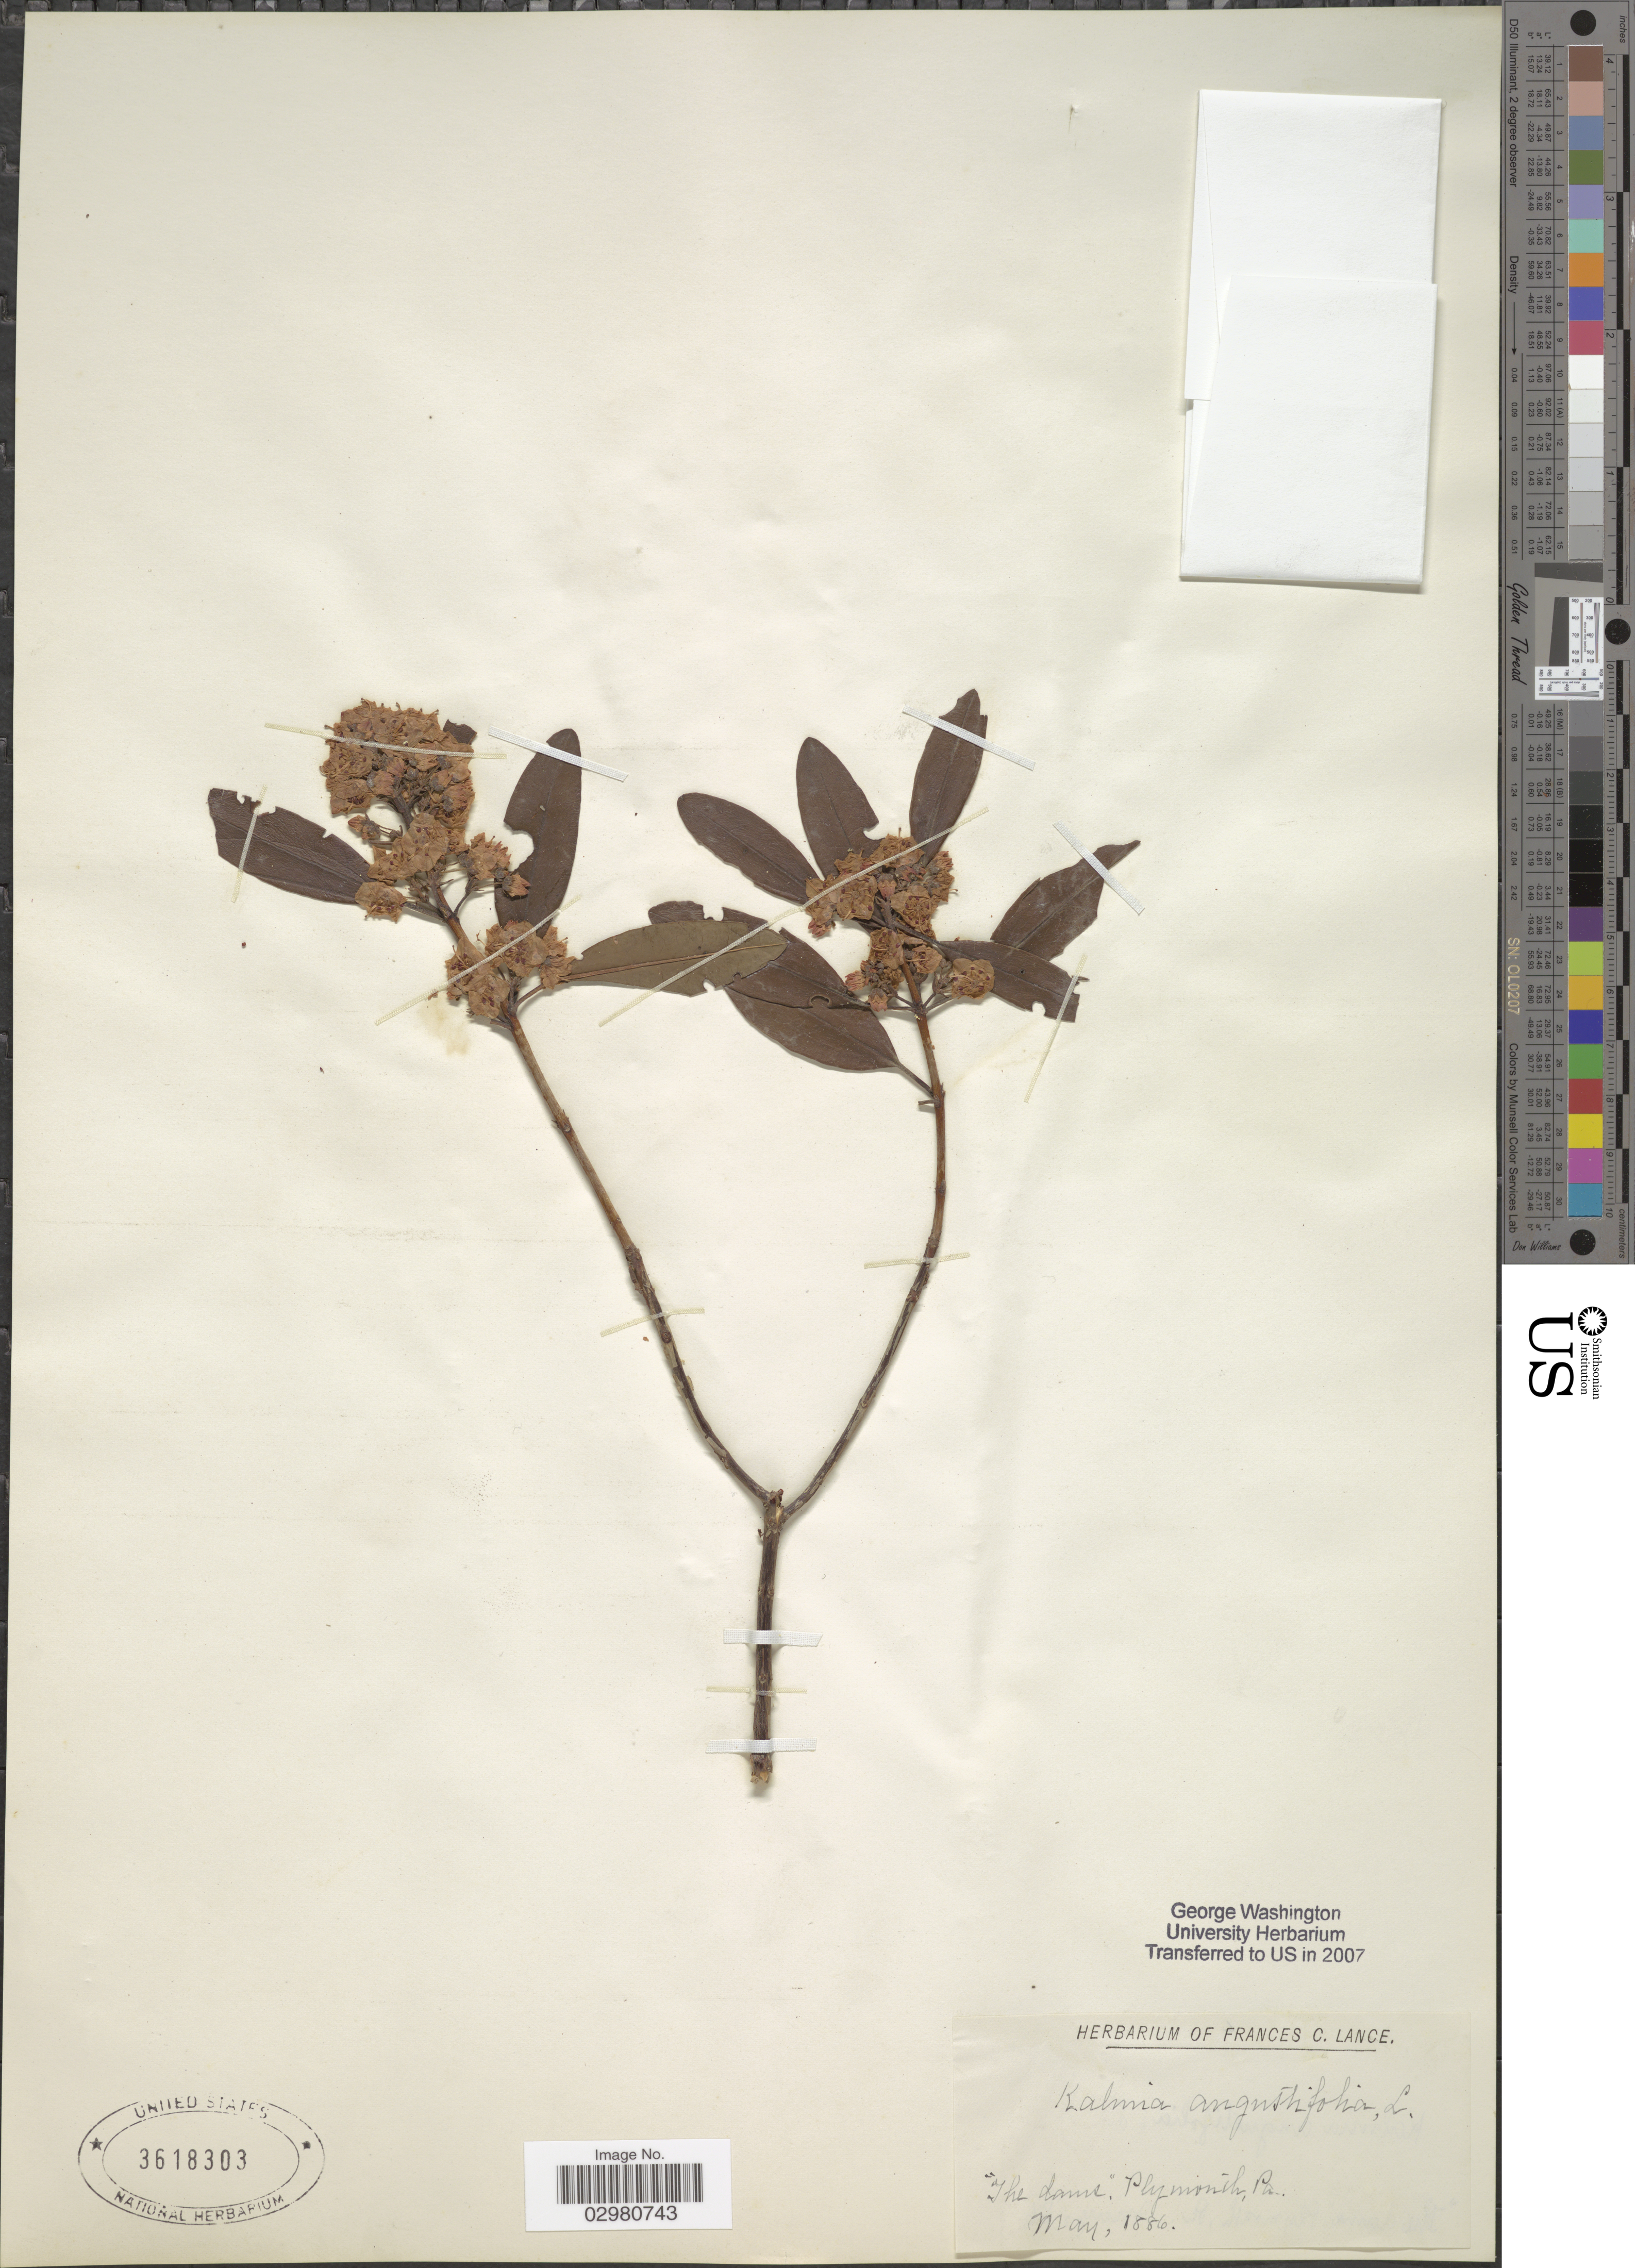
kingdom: Plantae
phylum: Tracheophyta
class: Magnoliopsida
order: Ericales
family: Ericaceae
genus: Kalmia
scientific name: Kalmia angustifolia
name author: L.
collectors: ex herb. Frances C. Lance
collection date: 1886-05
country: United States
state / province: Pennsylvania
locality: The dams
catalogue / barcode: US 3618303